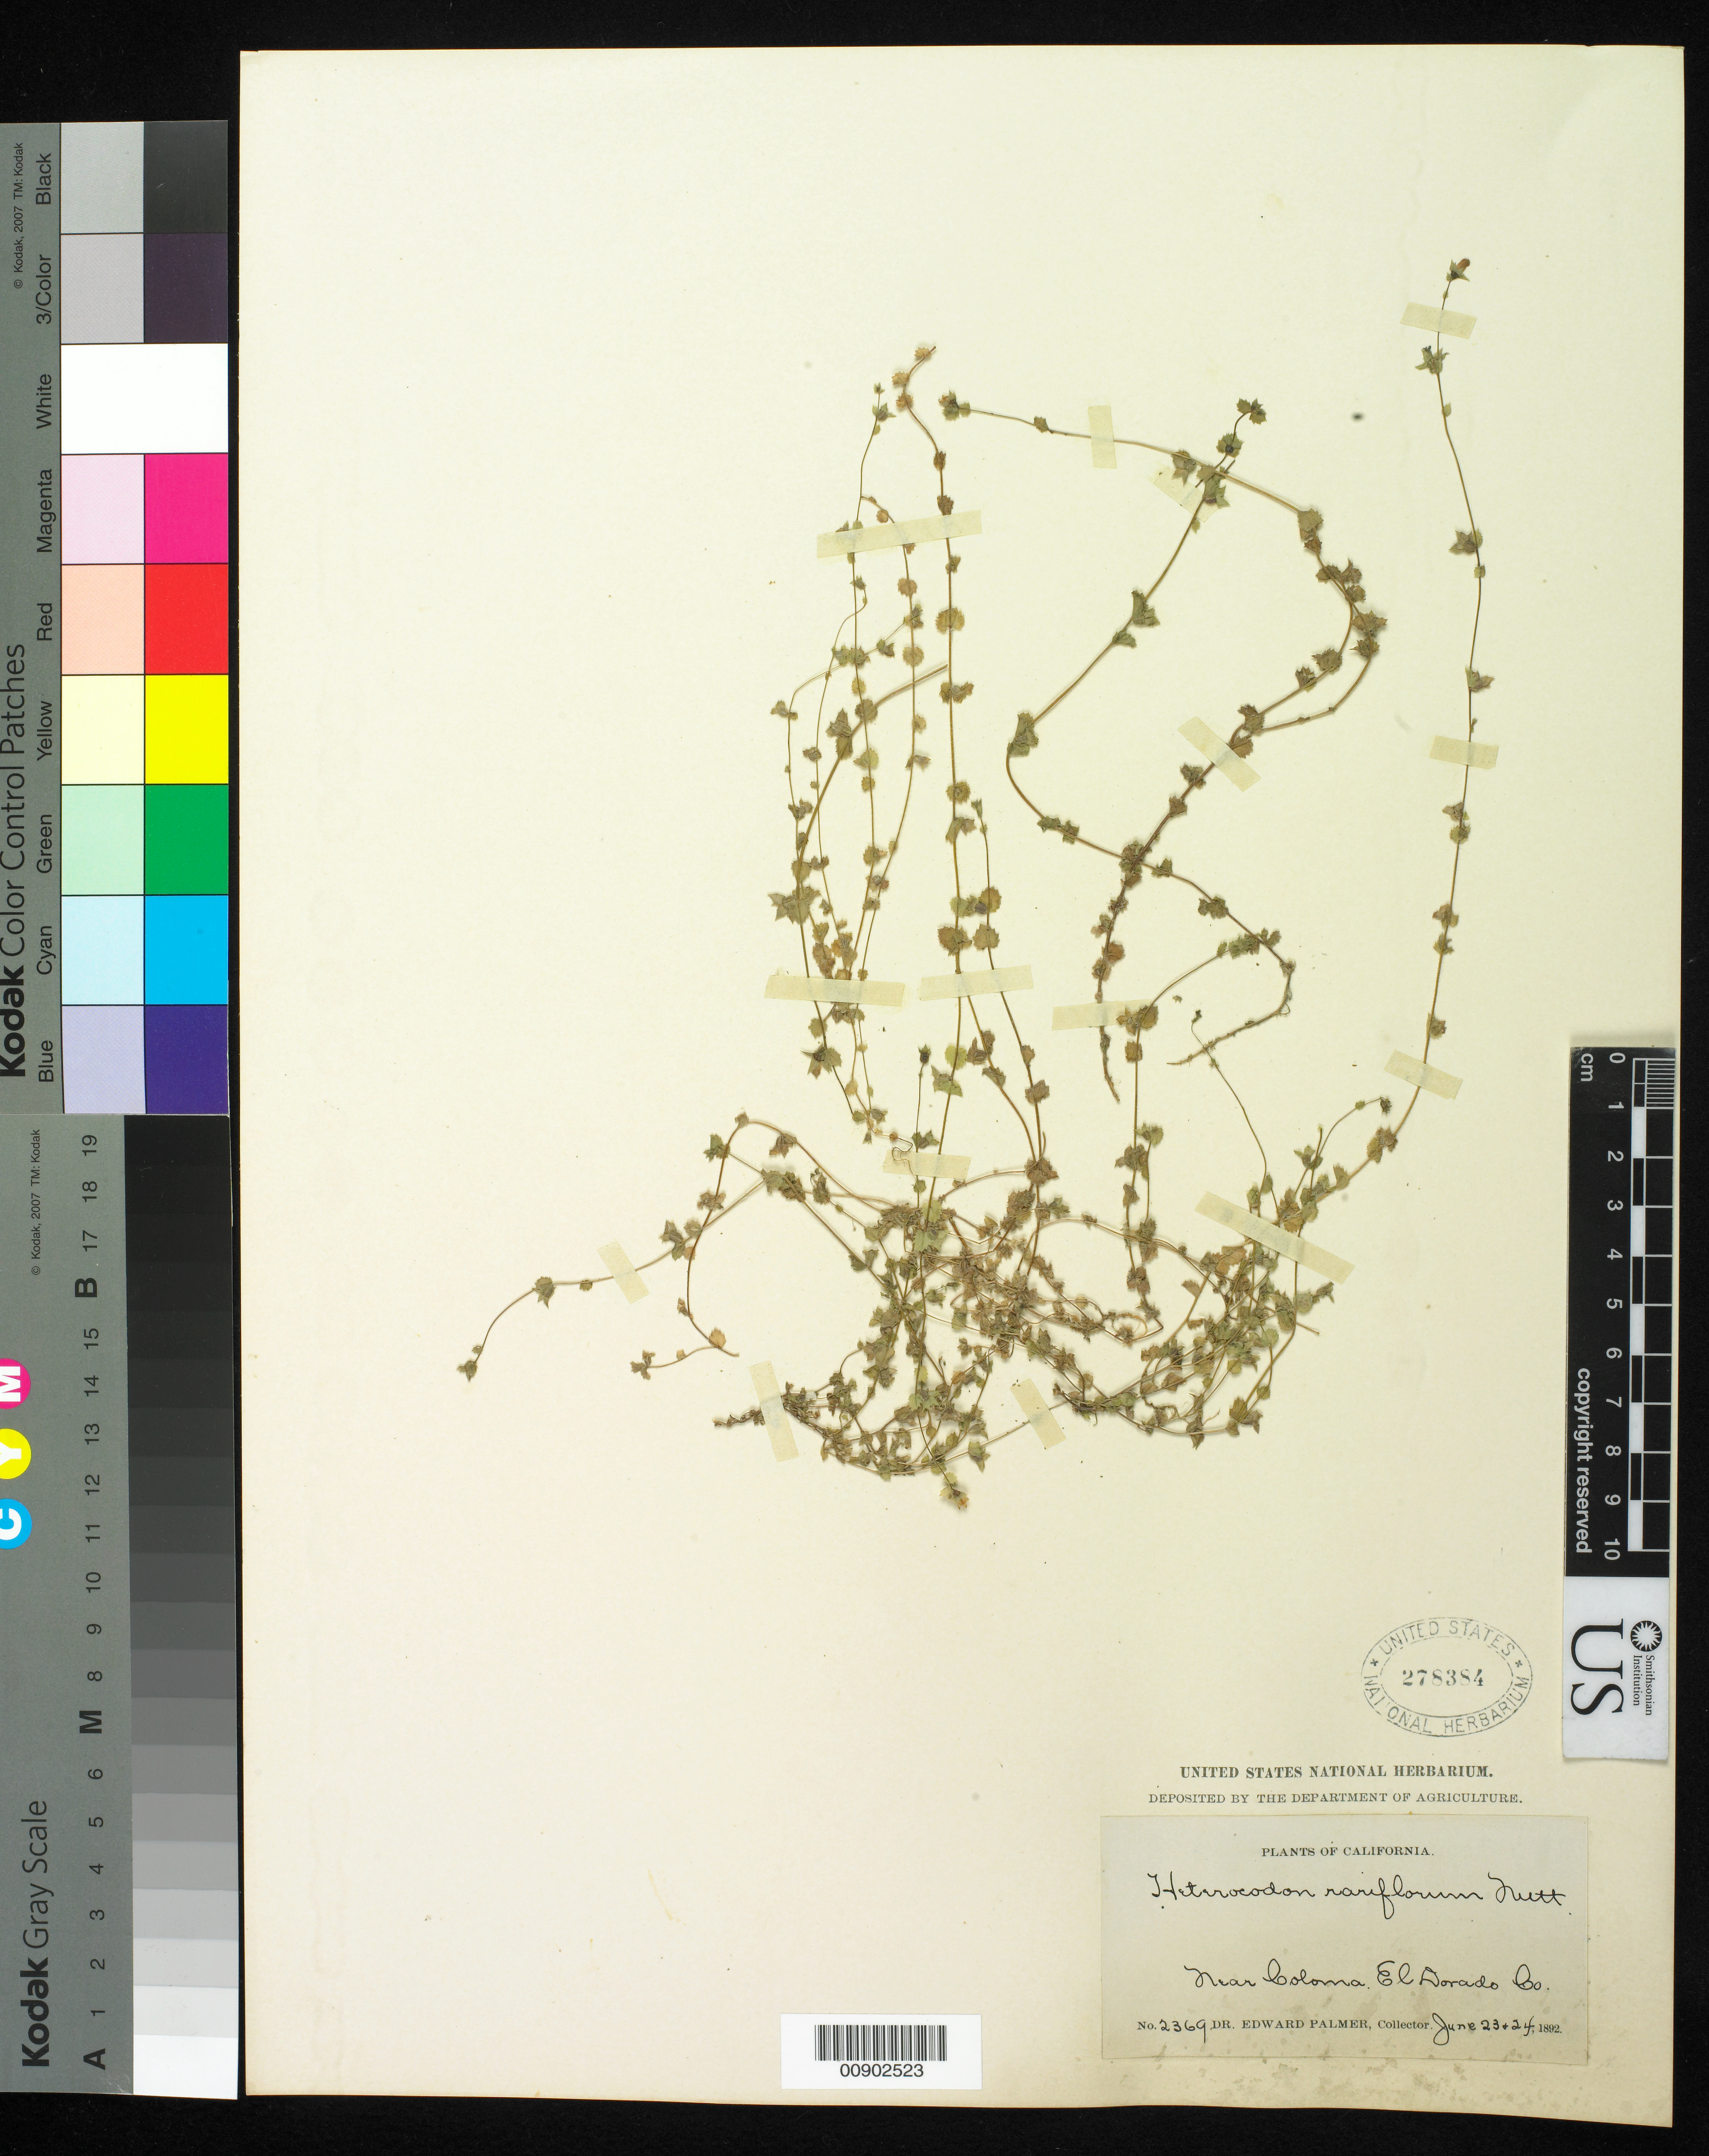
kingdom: Plantae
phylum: Tracheophyta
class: Magnoliopsida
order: Asterales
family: Campanulaceae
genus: Heterocodon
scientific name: Heterocodon rariflorum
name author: Nutt.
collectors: E. Palmer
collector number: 2369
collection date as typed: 23 Jun 1892 to 24 Jun 1892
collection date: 1892-06-23/1892-06-24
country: United States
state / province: California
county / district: El Dorado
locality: Near Coloma, El Dorado County, California.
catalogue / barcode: US 278384